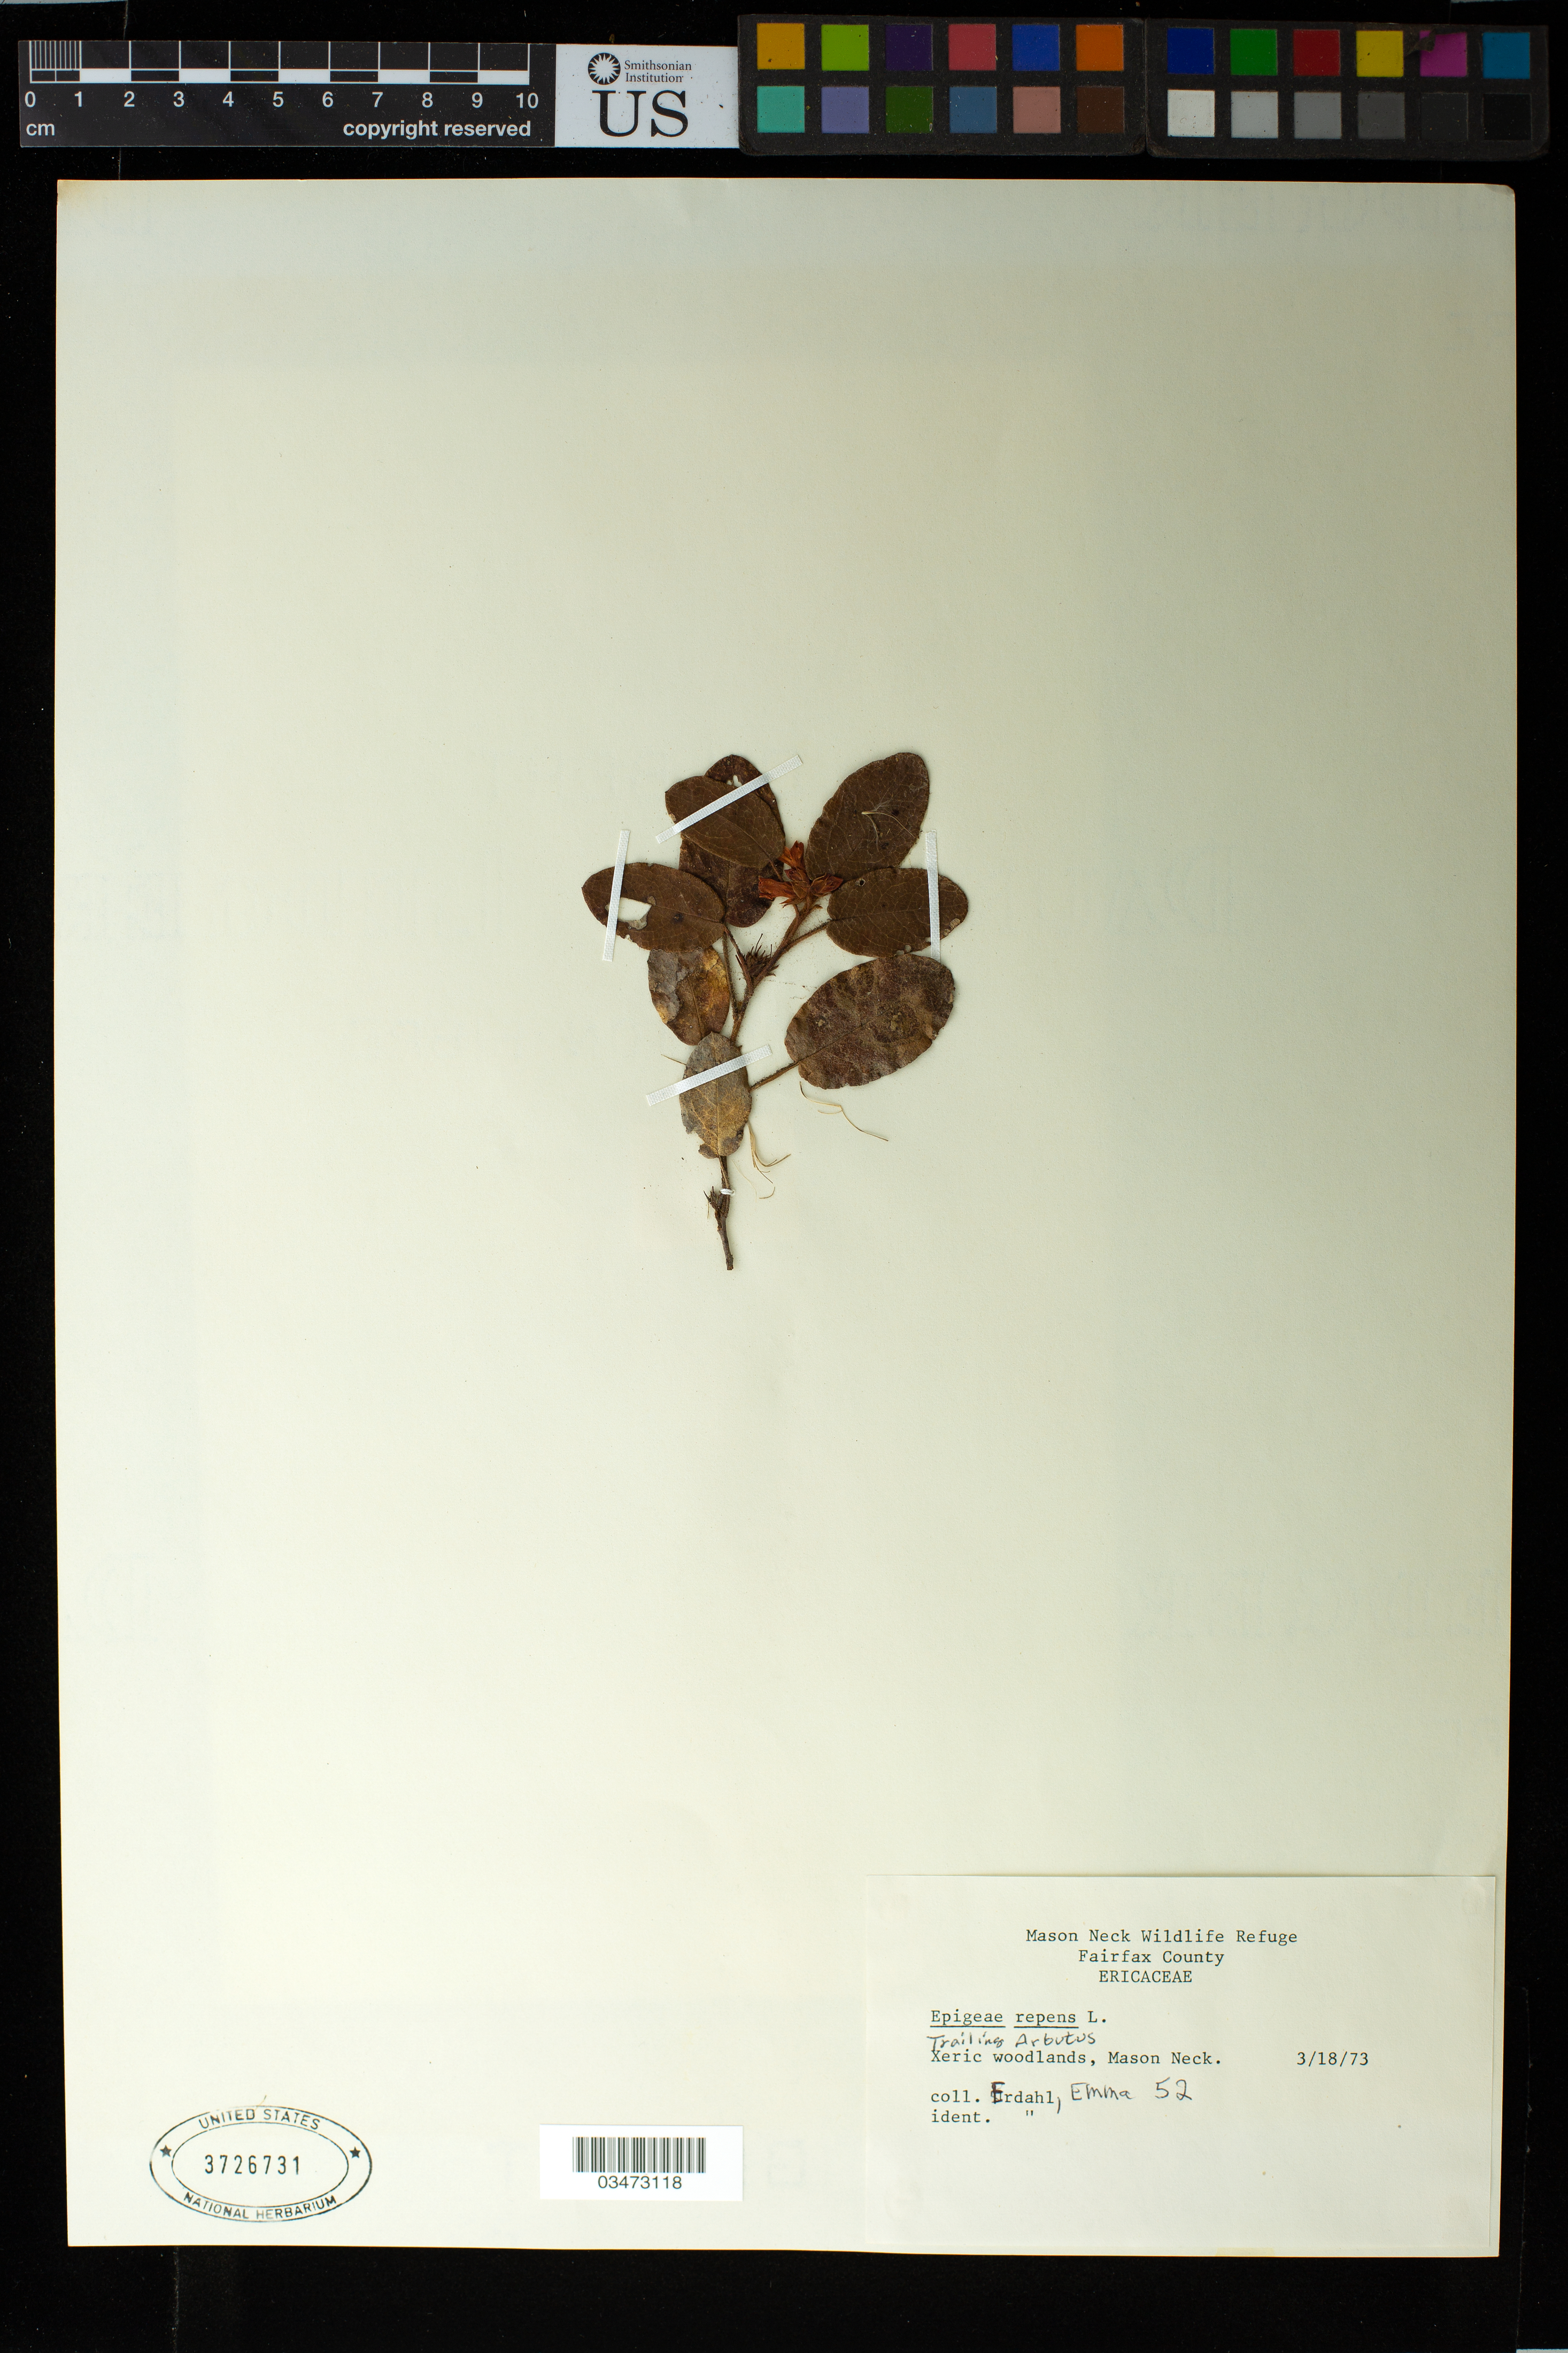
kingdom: Plantae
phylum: Tracheophyta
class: Magnoliopsida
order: Ericales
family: Ericaceae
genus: Epigaea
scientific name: Epigaea repens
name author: L.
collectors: E. Erdahl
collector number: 52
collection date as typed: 18 Mar 1973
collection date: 1973-03-18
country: United States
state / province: Virginia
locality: Xeric Woodlands, Mason Neck.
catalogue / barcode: US 3726731